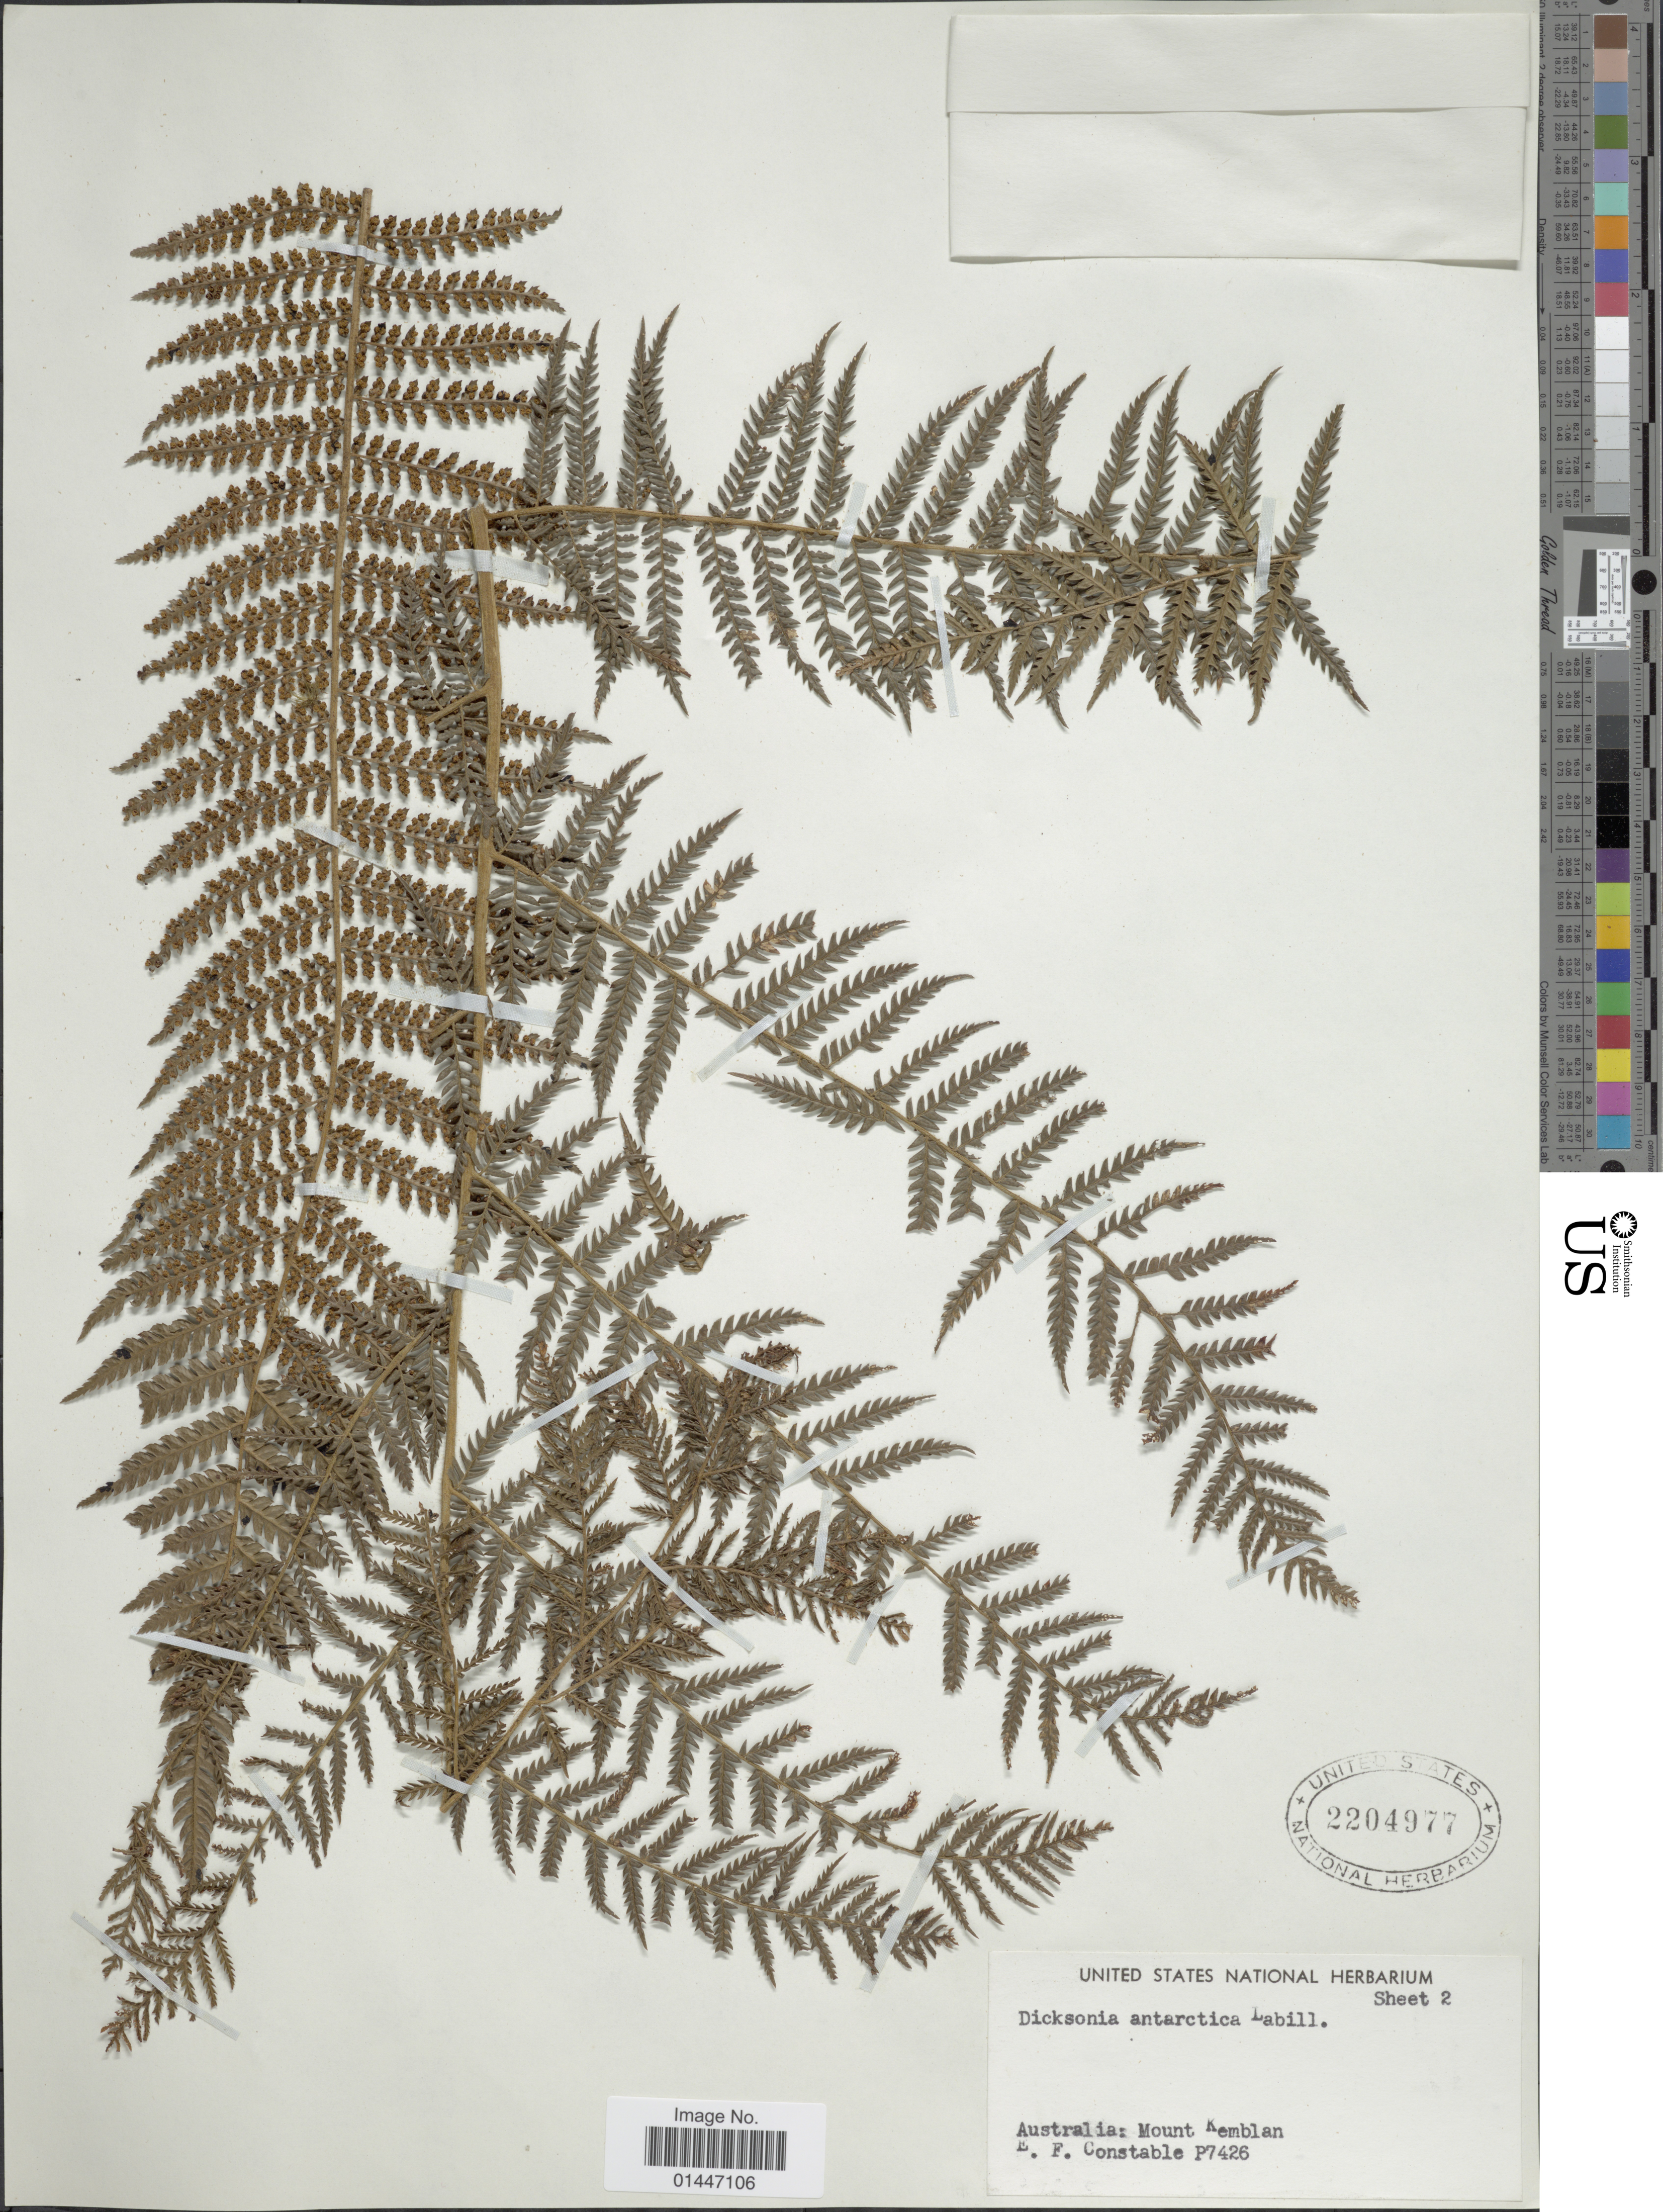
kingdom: Plantae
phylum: Tracheophyta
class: Polypodiopsida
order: Cyatheales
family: Dicksoniaceae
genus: Dicksonia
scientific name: Dicksonia antarctica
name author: Labill.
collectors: E. F. Constable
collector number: P7426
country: Australia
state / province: New South Wales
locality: Mount Kemblan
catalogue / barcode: US 2204977